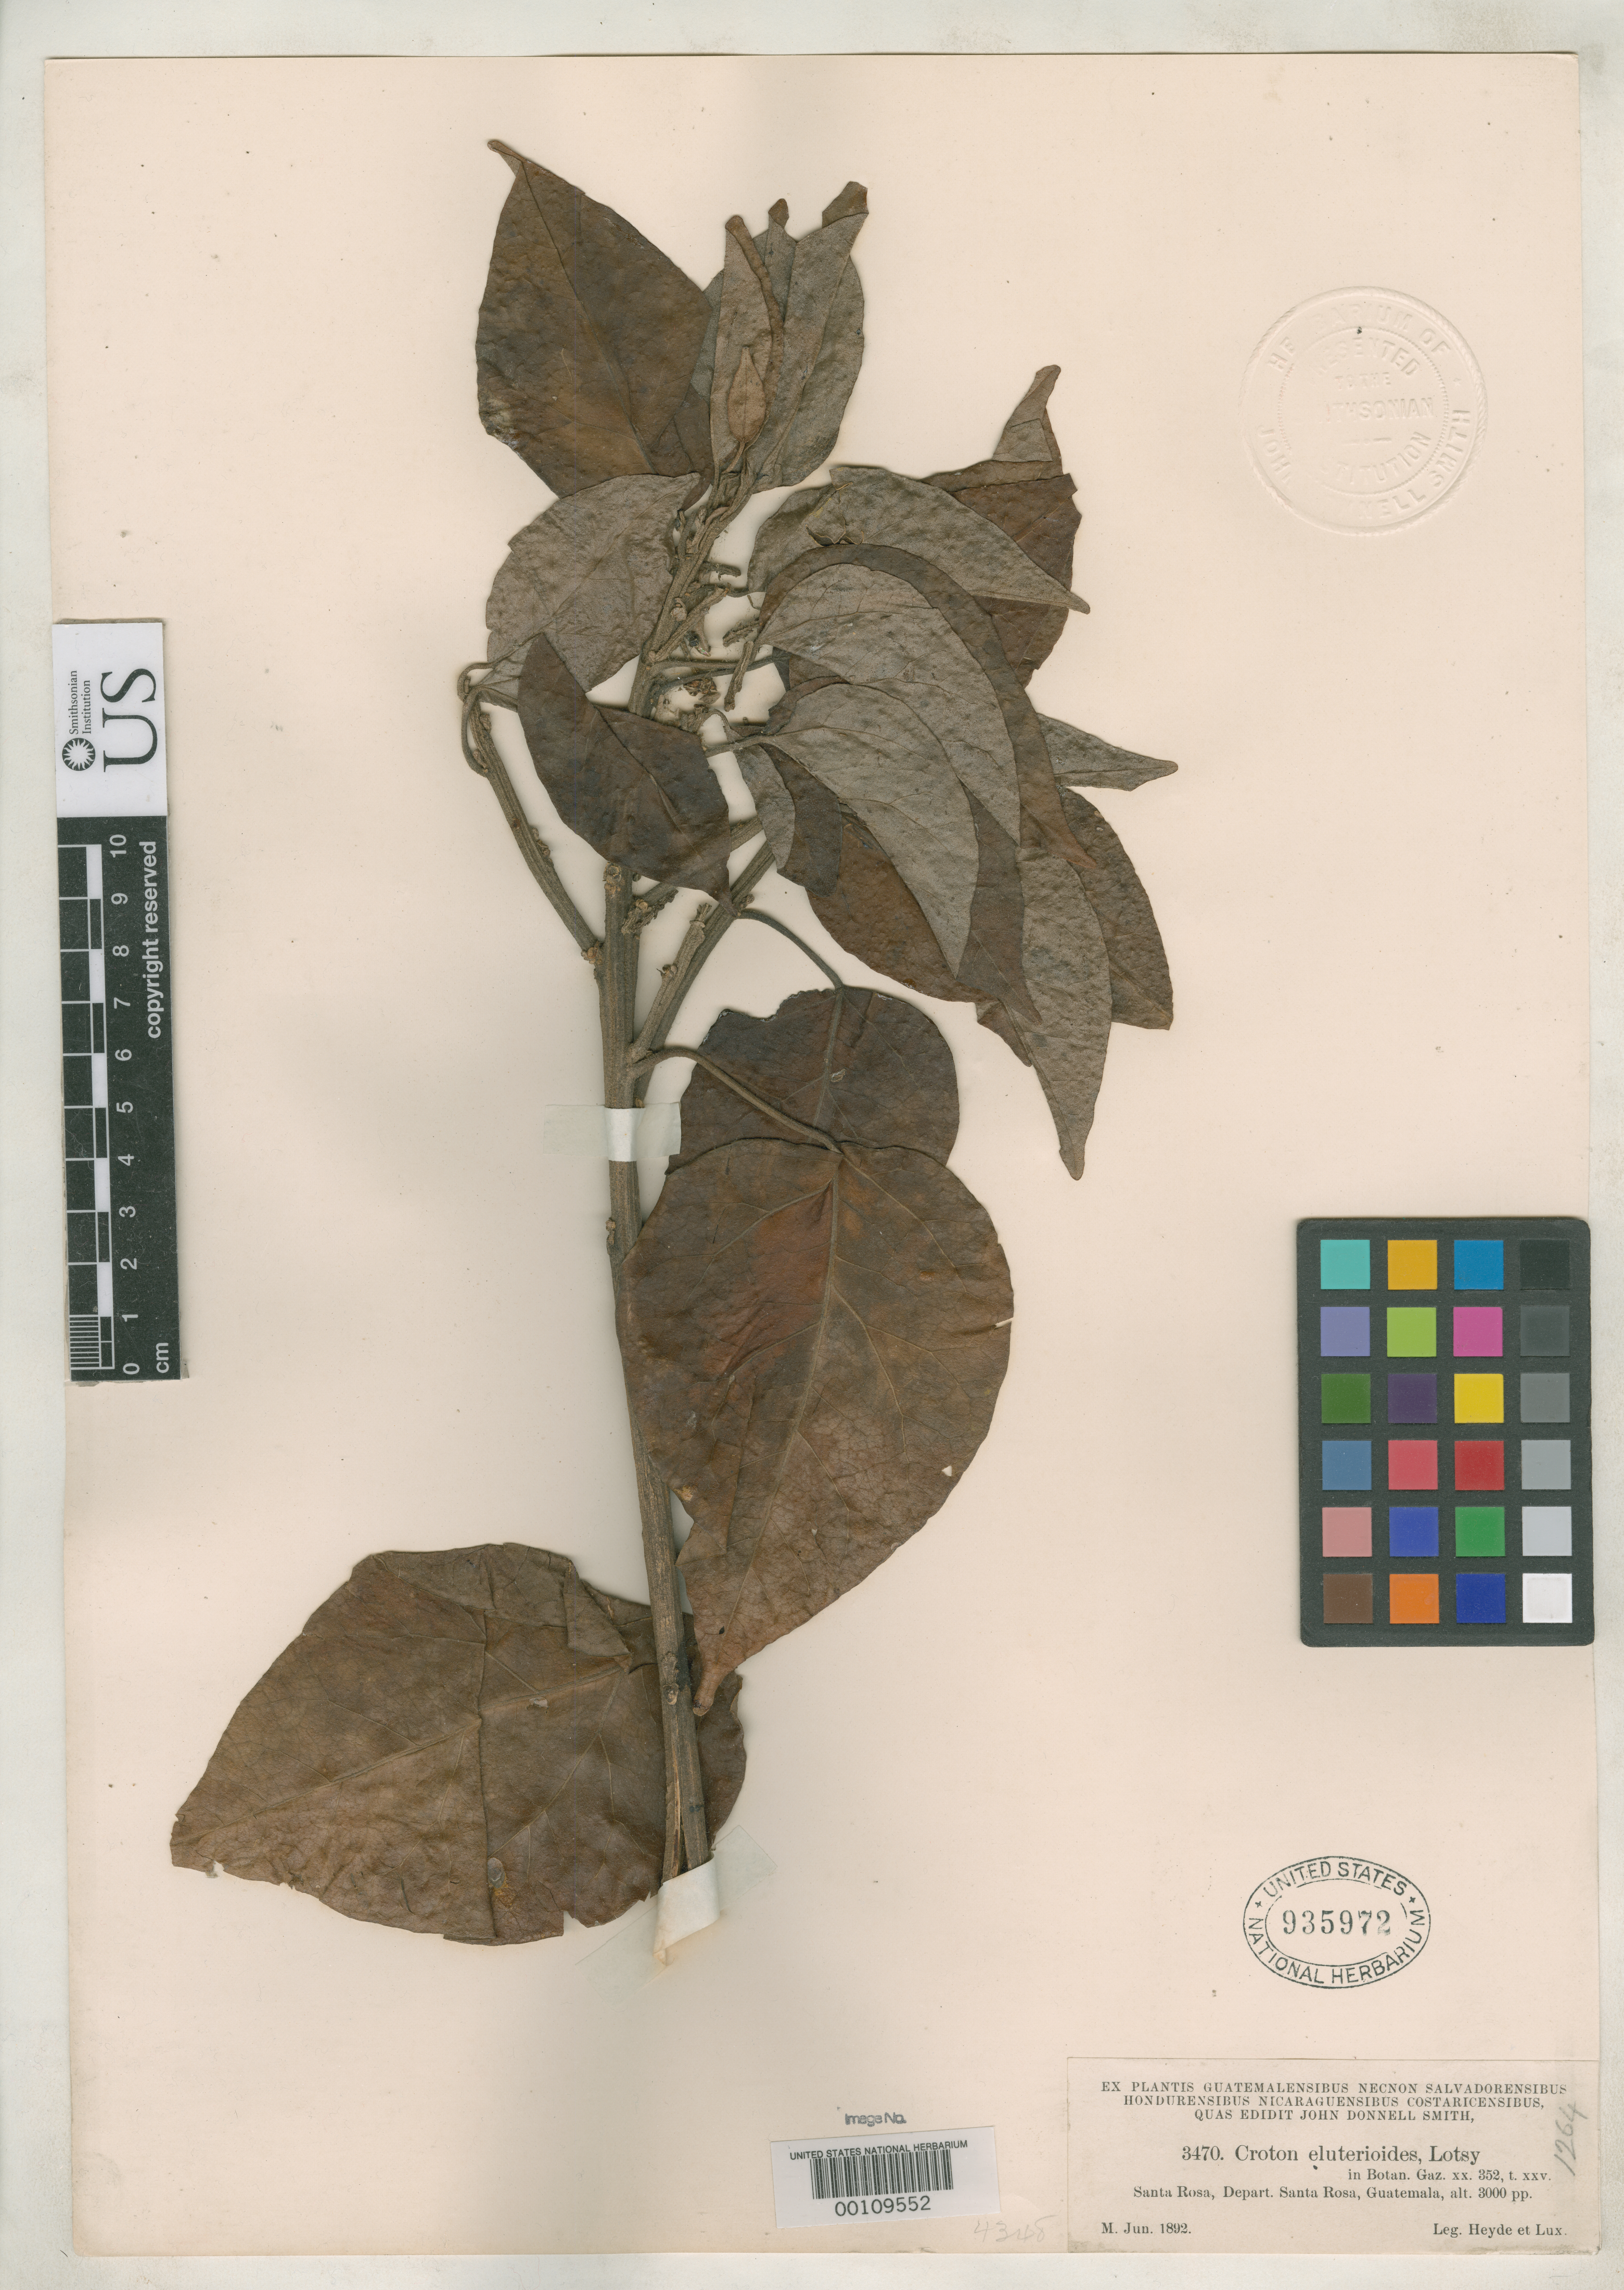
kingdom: Plantae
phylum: Tracheophyta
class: Magnoliopsida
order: Malpighiales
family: Euphorbiaceae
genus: Croton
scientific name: Croton eluterioides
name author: Lotsy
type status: Type Collection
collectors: E. T. Heyde & E. Lux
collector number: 3470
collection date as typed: Jun 1892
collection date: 1892-06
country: Guatemala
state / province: Santa Rosa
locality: Santa Rosa.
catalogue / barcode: US 935972